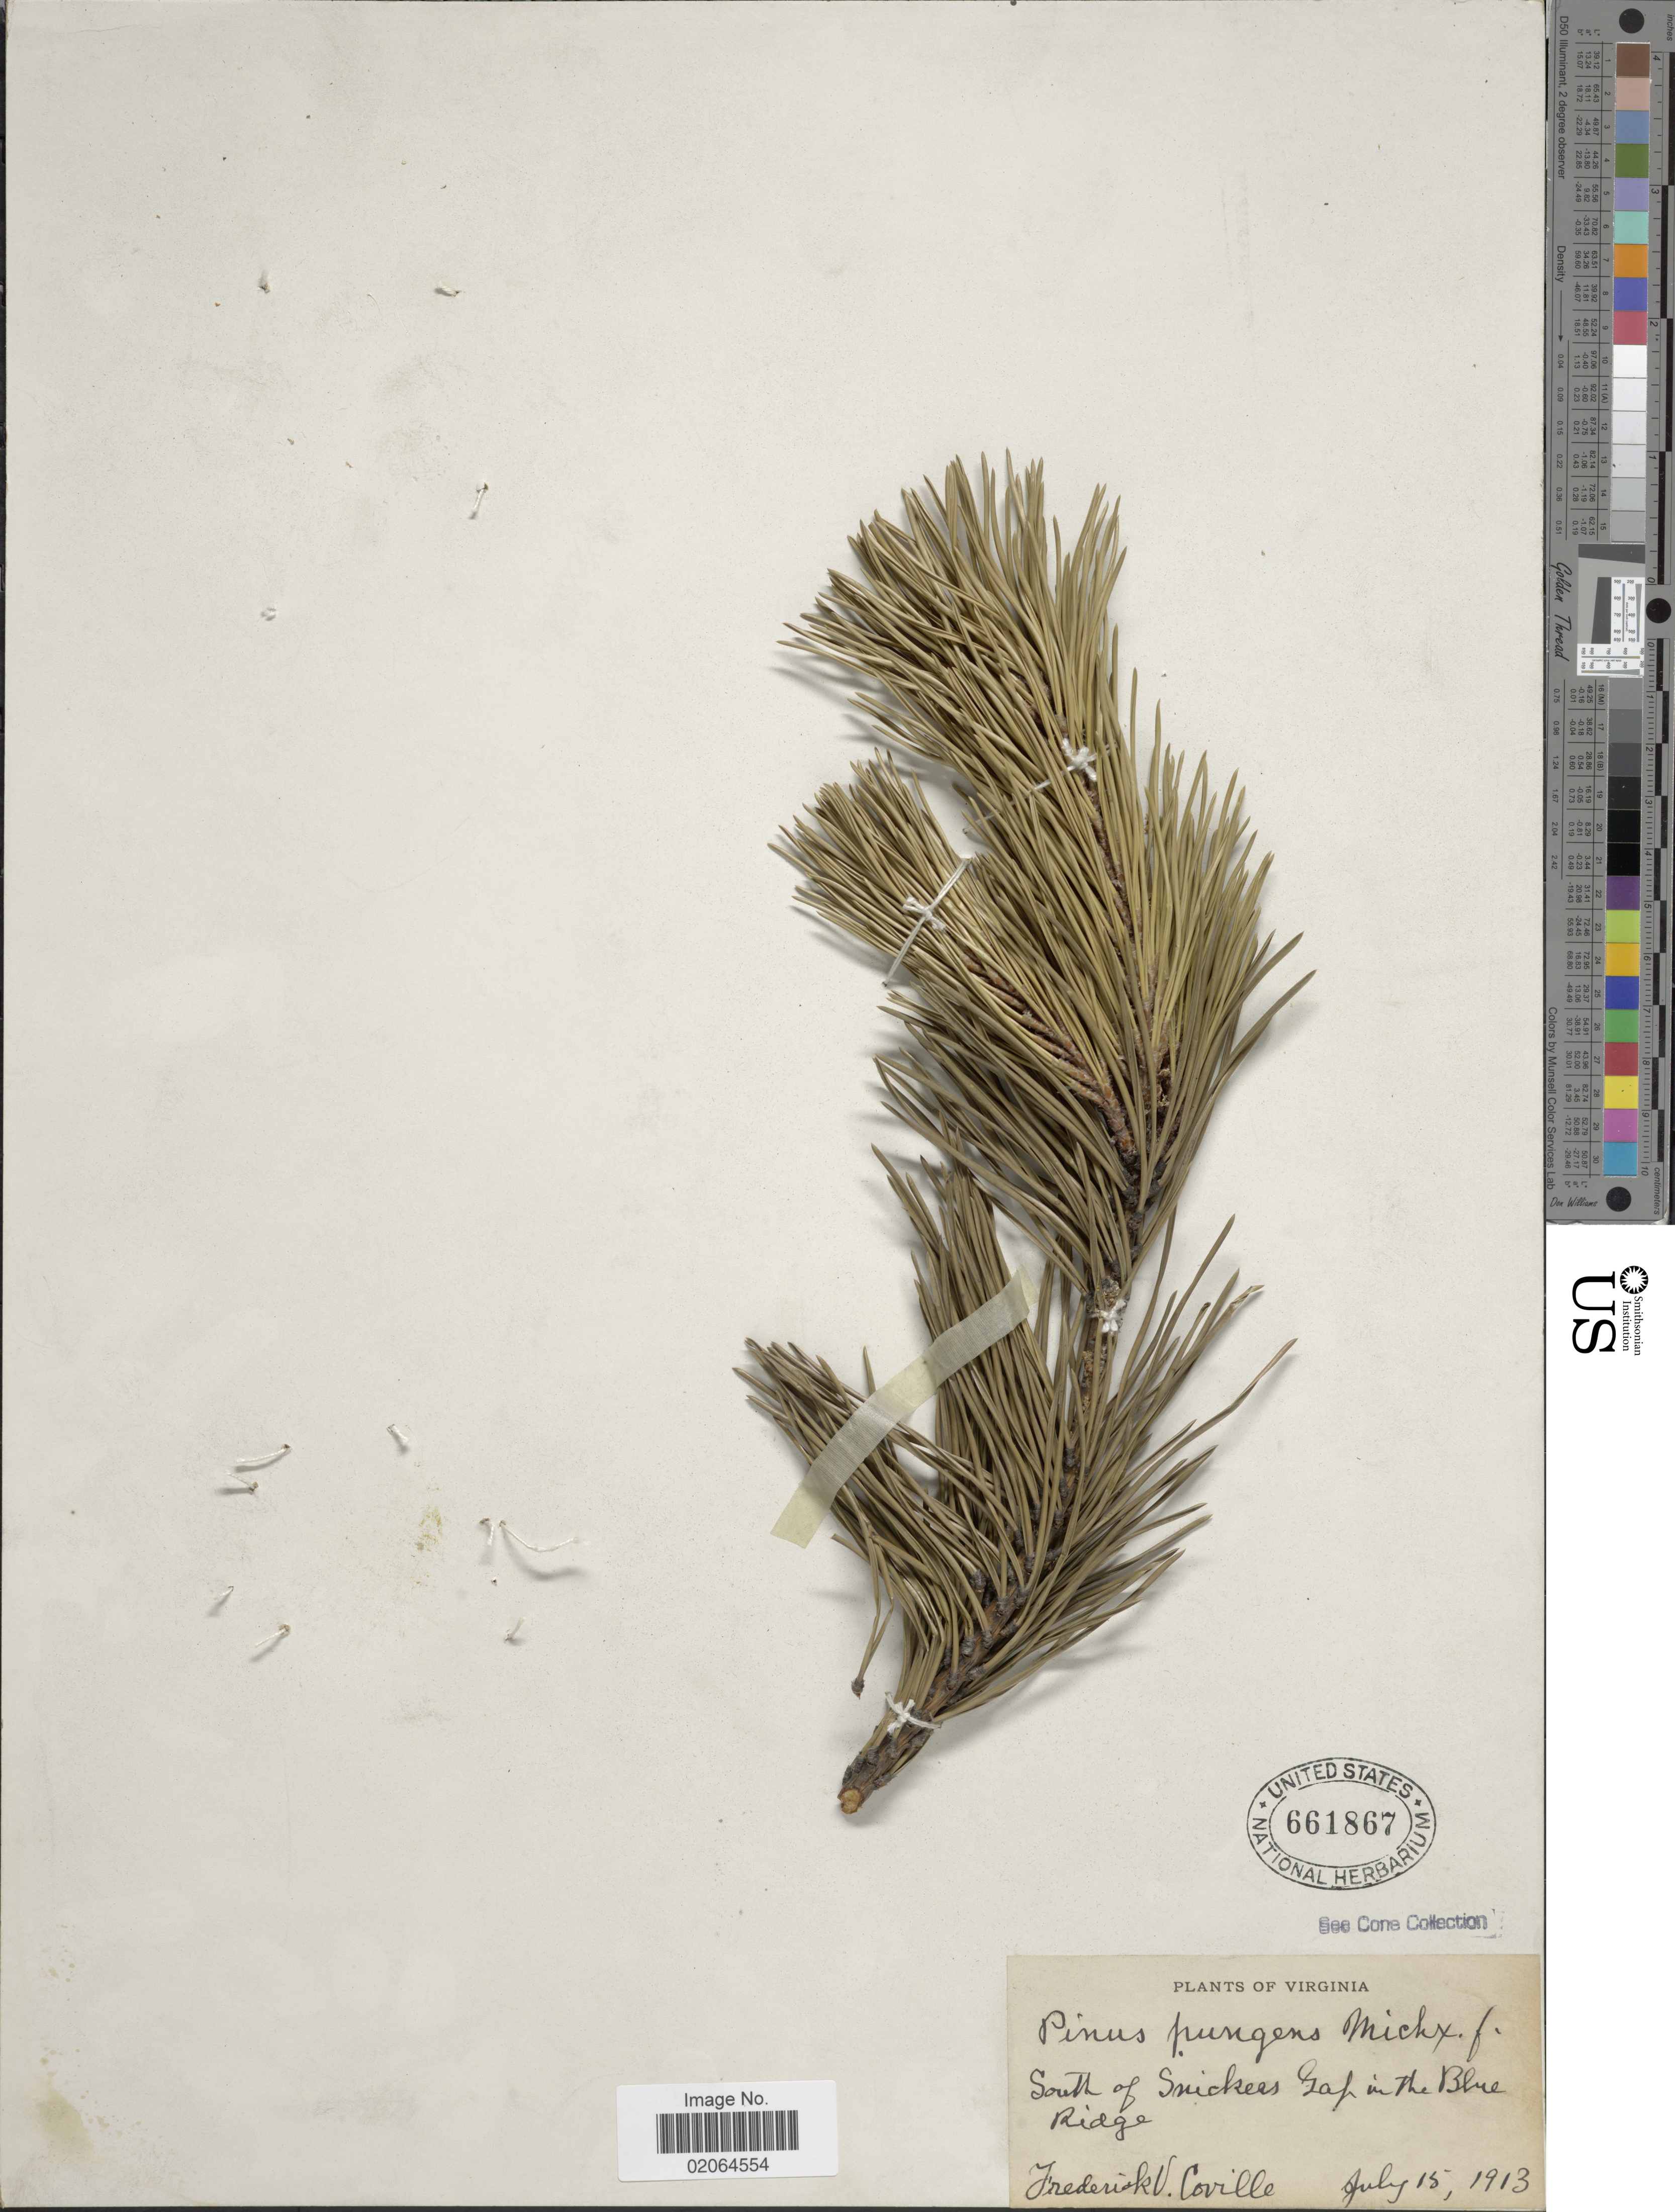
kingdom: Plantae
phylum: Tracheophyta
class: Pinopsida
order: Pinales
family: Pinaceae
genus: Pinus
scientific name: Pinus pungens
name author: Lamb.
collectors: F. V. Coville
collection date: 1913-07-15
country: United States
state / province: Virginia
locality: South of Snickers Gap in the Blue Ridge.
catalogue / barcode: US 661867